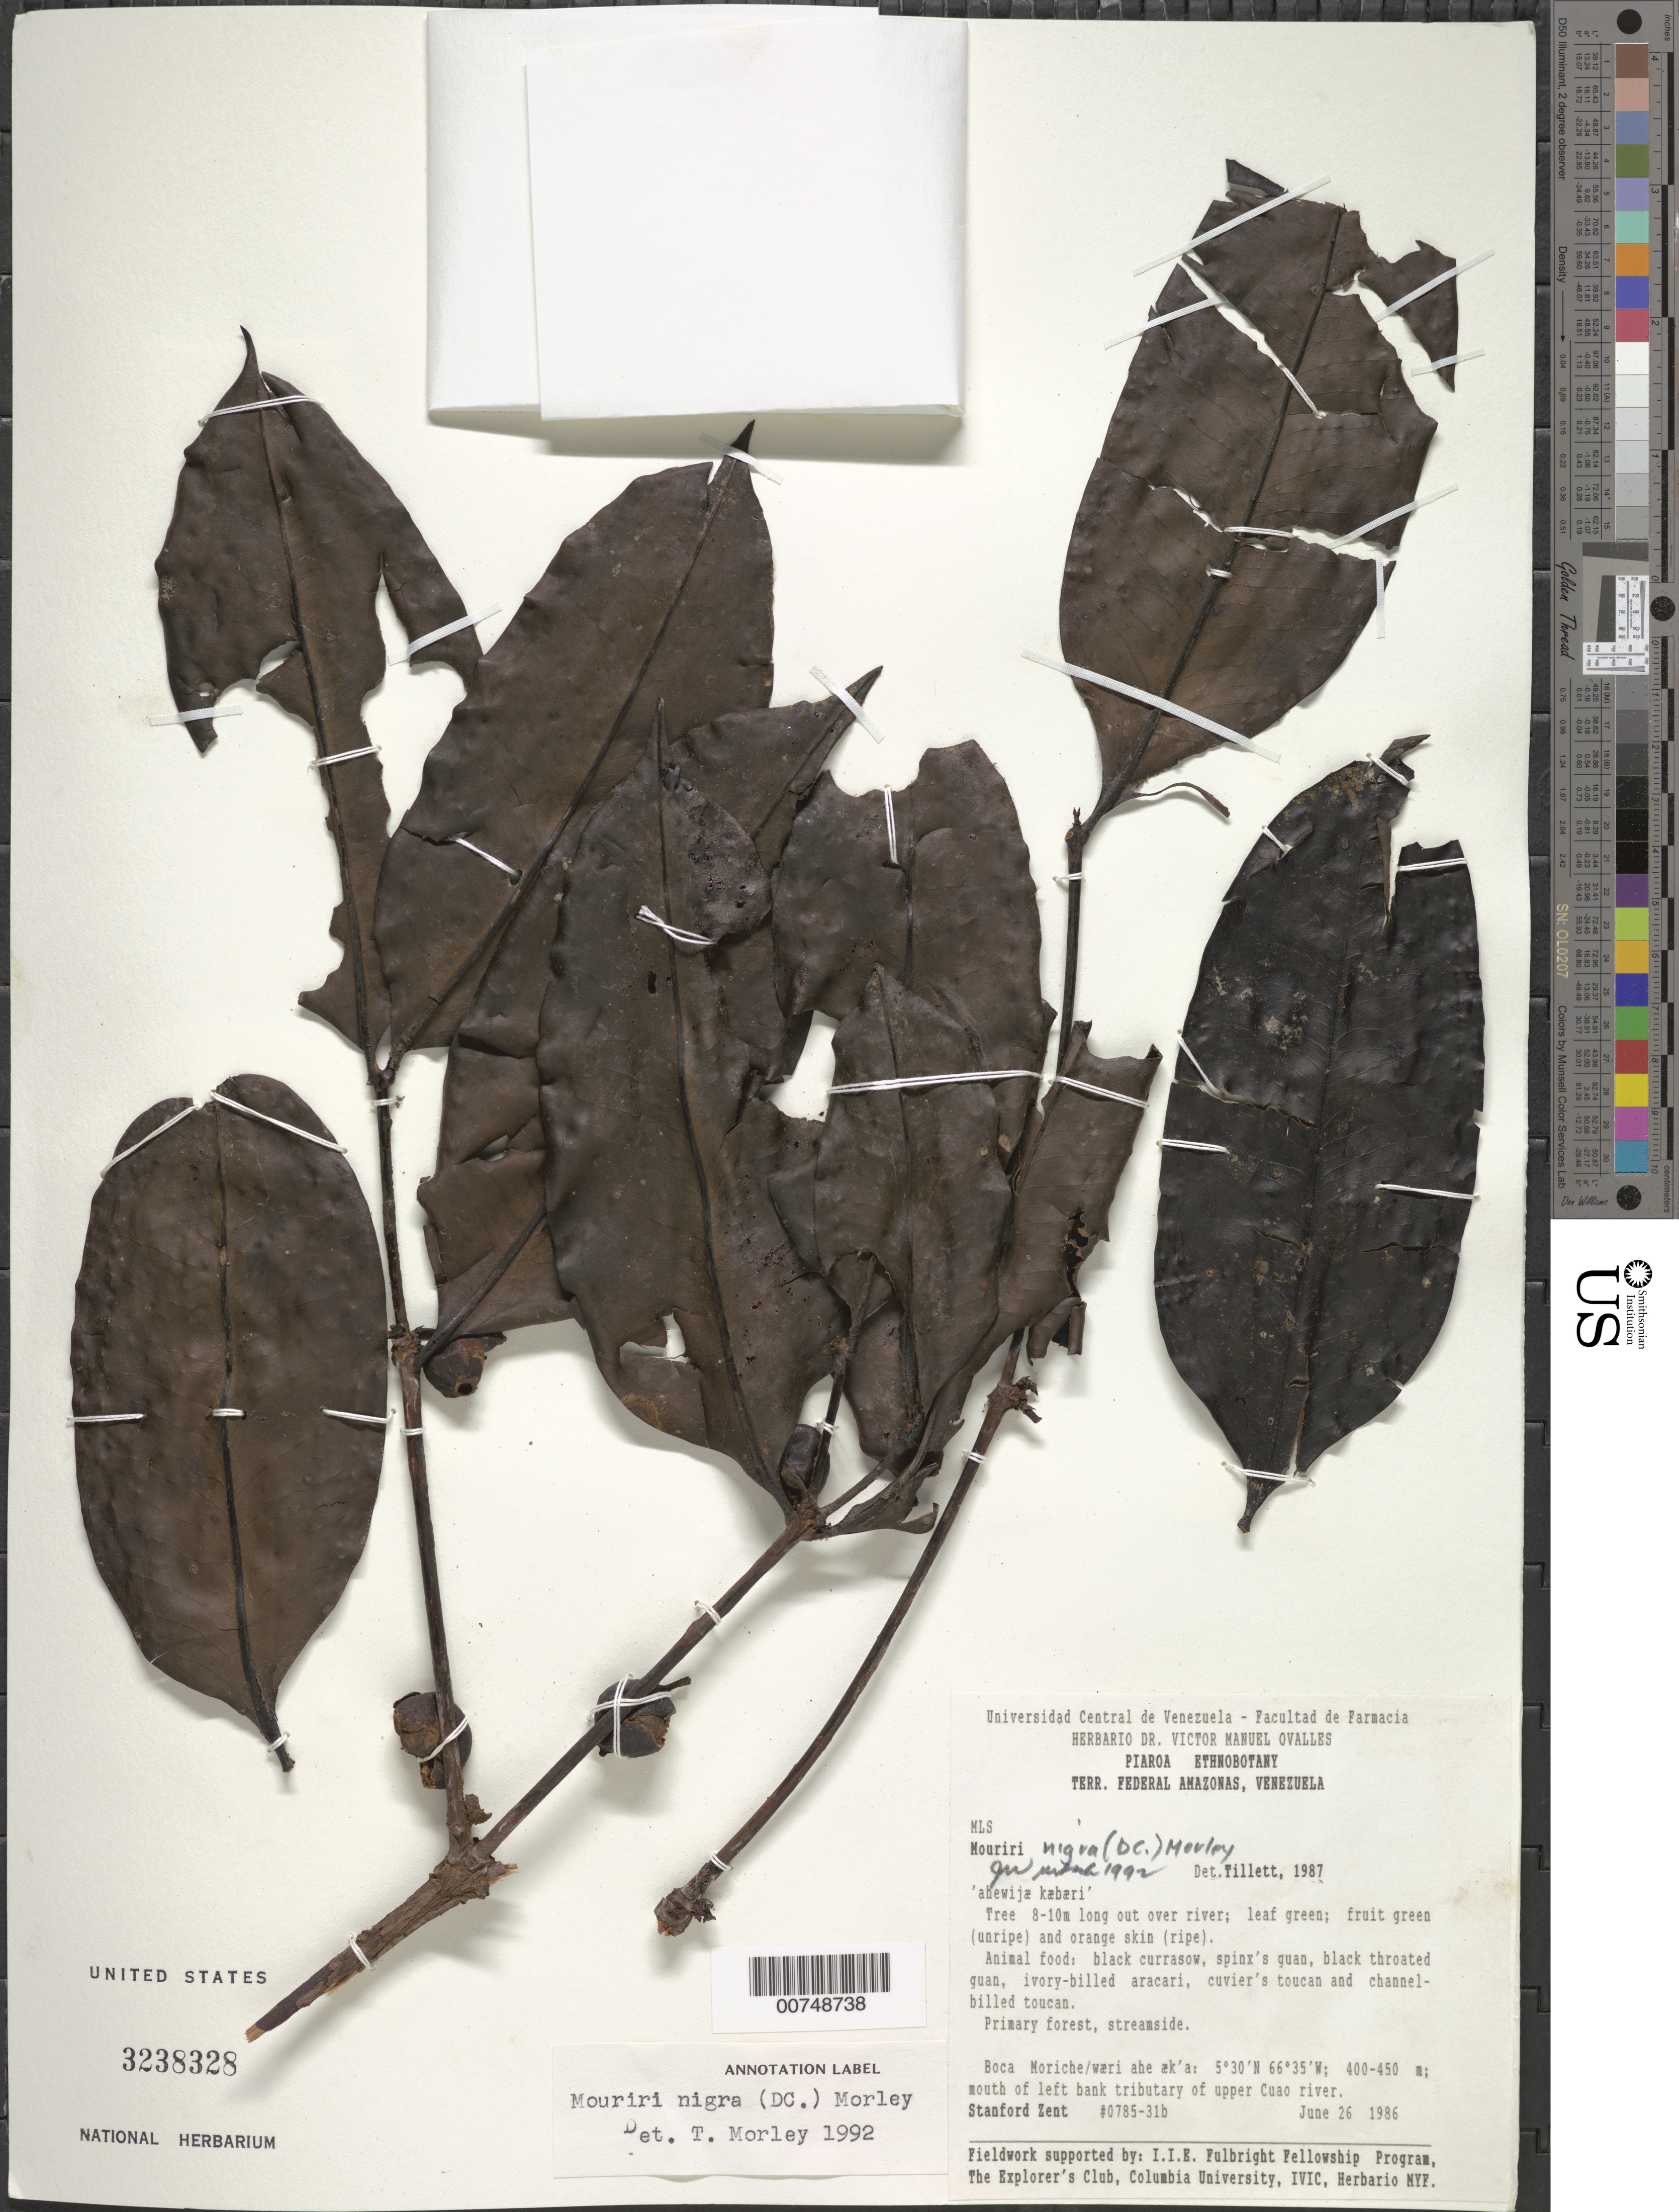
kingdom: Plantae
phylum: Tracheophyta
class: Magnoliopsida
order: Myrtales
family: Melastomataceae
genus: Mouriri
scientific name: Mouriri nigra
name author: (DC.) Morley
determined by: Morley, T.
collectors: S. Zent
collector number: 785.31 b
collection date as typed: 26-Jun-86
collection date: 1986-06-26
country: Venezuela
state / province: Amazonas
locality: Boca Morich/ wæri ahe æk'a; mouth of left bank tributary of upper Cuao River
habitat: Primary forest, streamside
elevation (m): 400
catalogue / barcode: US 3238328